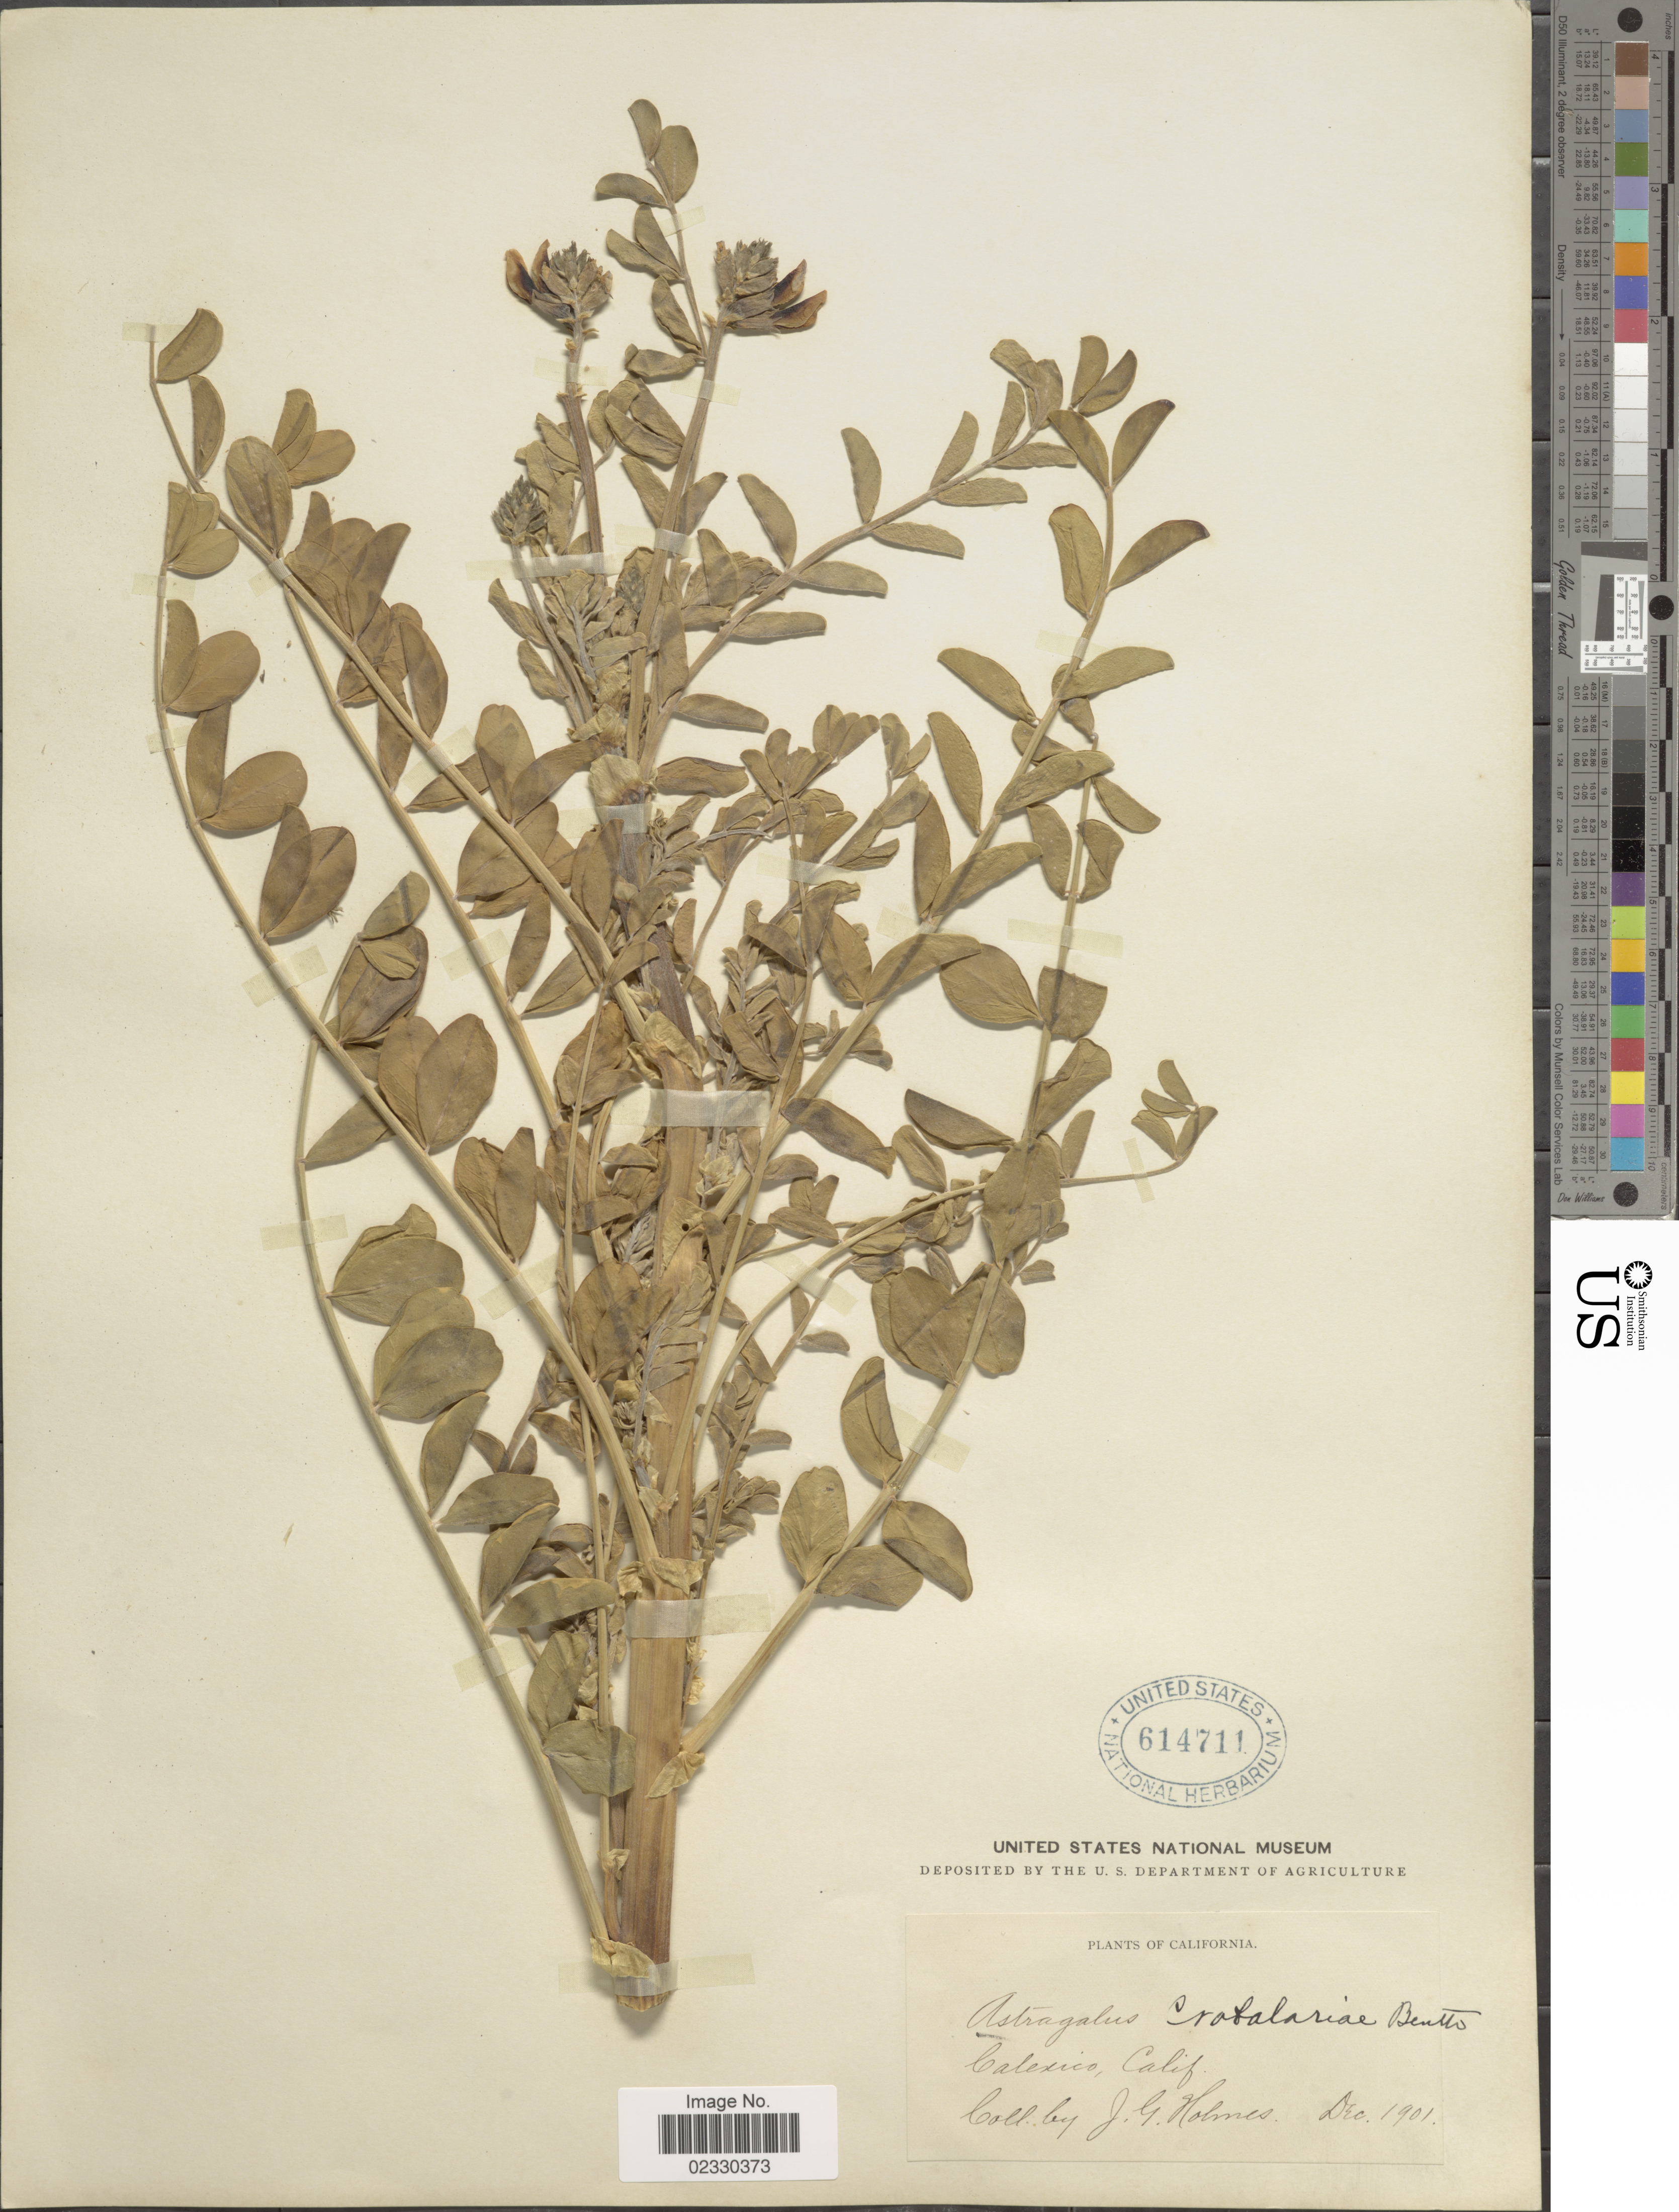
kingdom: Plantae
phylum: Tracheophyta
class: Magnoliopsida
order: Fabales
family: Fabaceae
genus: Astragalus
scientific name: Astragalus crotalariae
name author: A. Gray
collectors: J. Holmes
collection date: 1901-12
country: United States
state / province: California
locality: Calexico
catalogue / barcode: US 614711